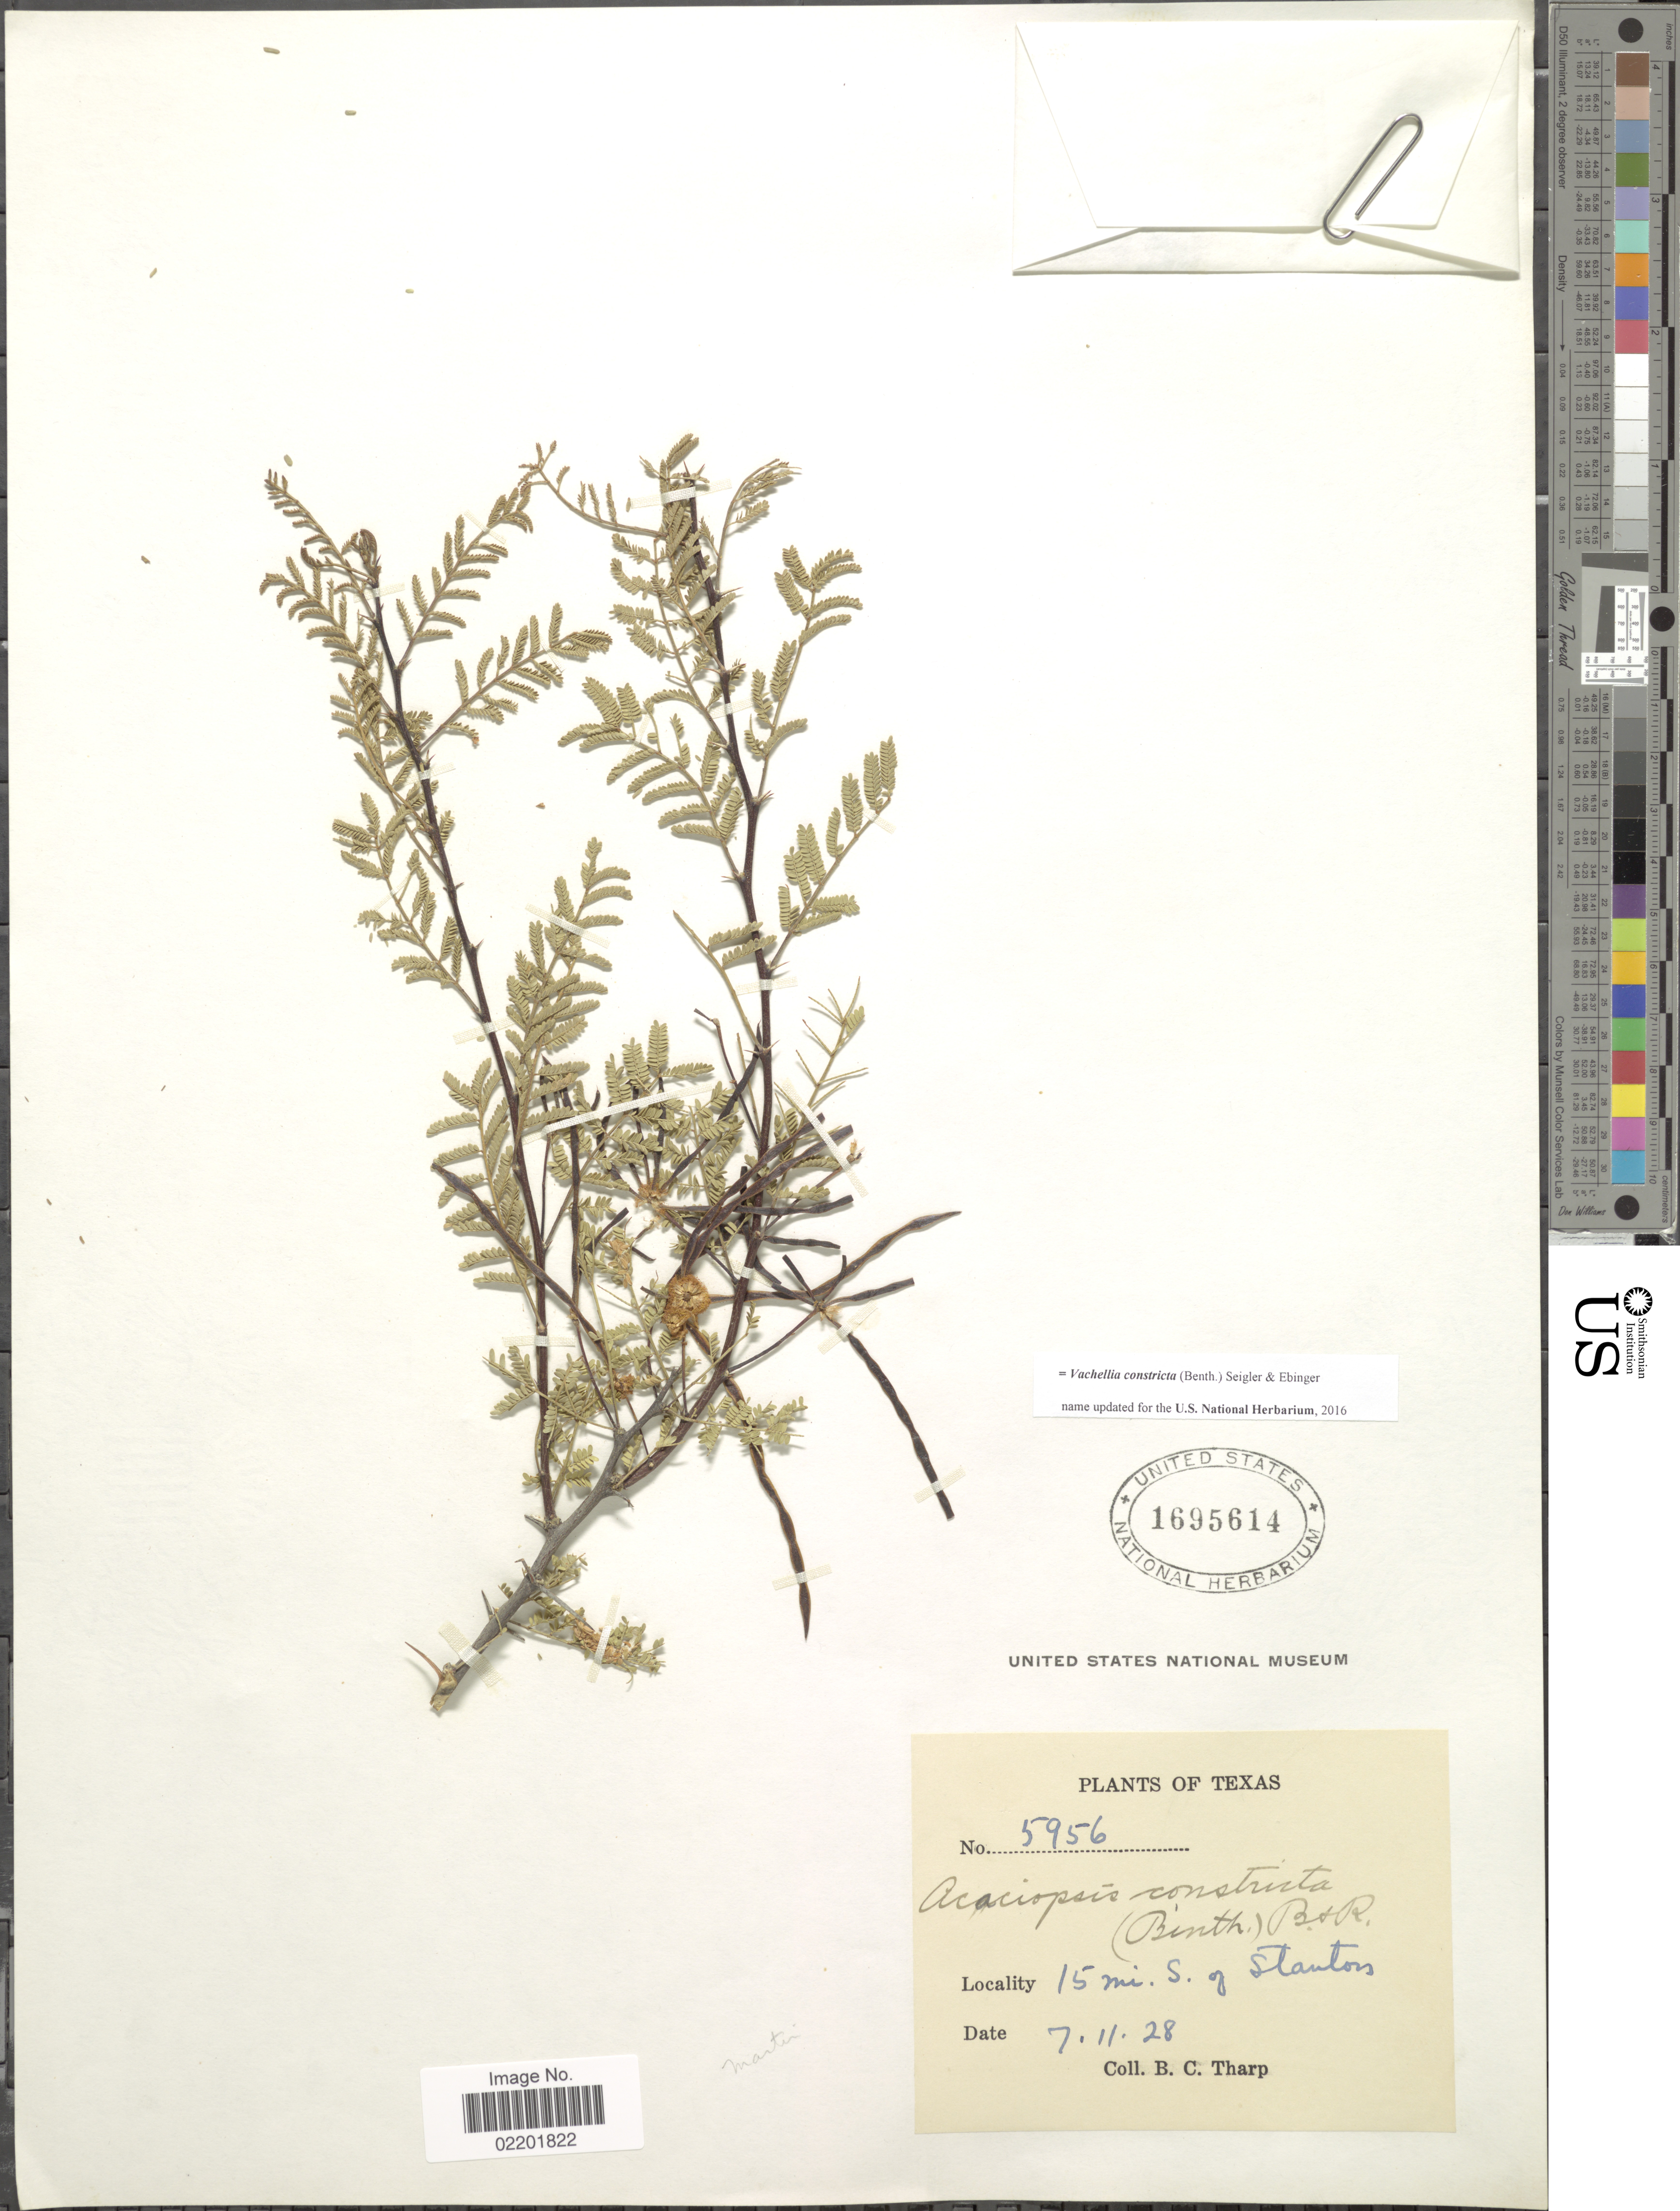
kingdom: Plantae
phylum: Tracheophyta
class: Magnoliopsida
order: Fabales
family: Fabaceae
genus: Vachellia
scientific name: Vachellia constricta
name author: (Benth.) Seigler & Ebinger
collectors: B. C. Tharp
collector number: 5956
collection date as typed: Transcribed d/m/y: 11/7/28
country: United States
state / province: Texas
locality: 15 mi S of Stanton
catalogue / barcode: US 1695614